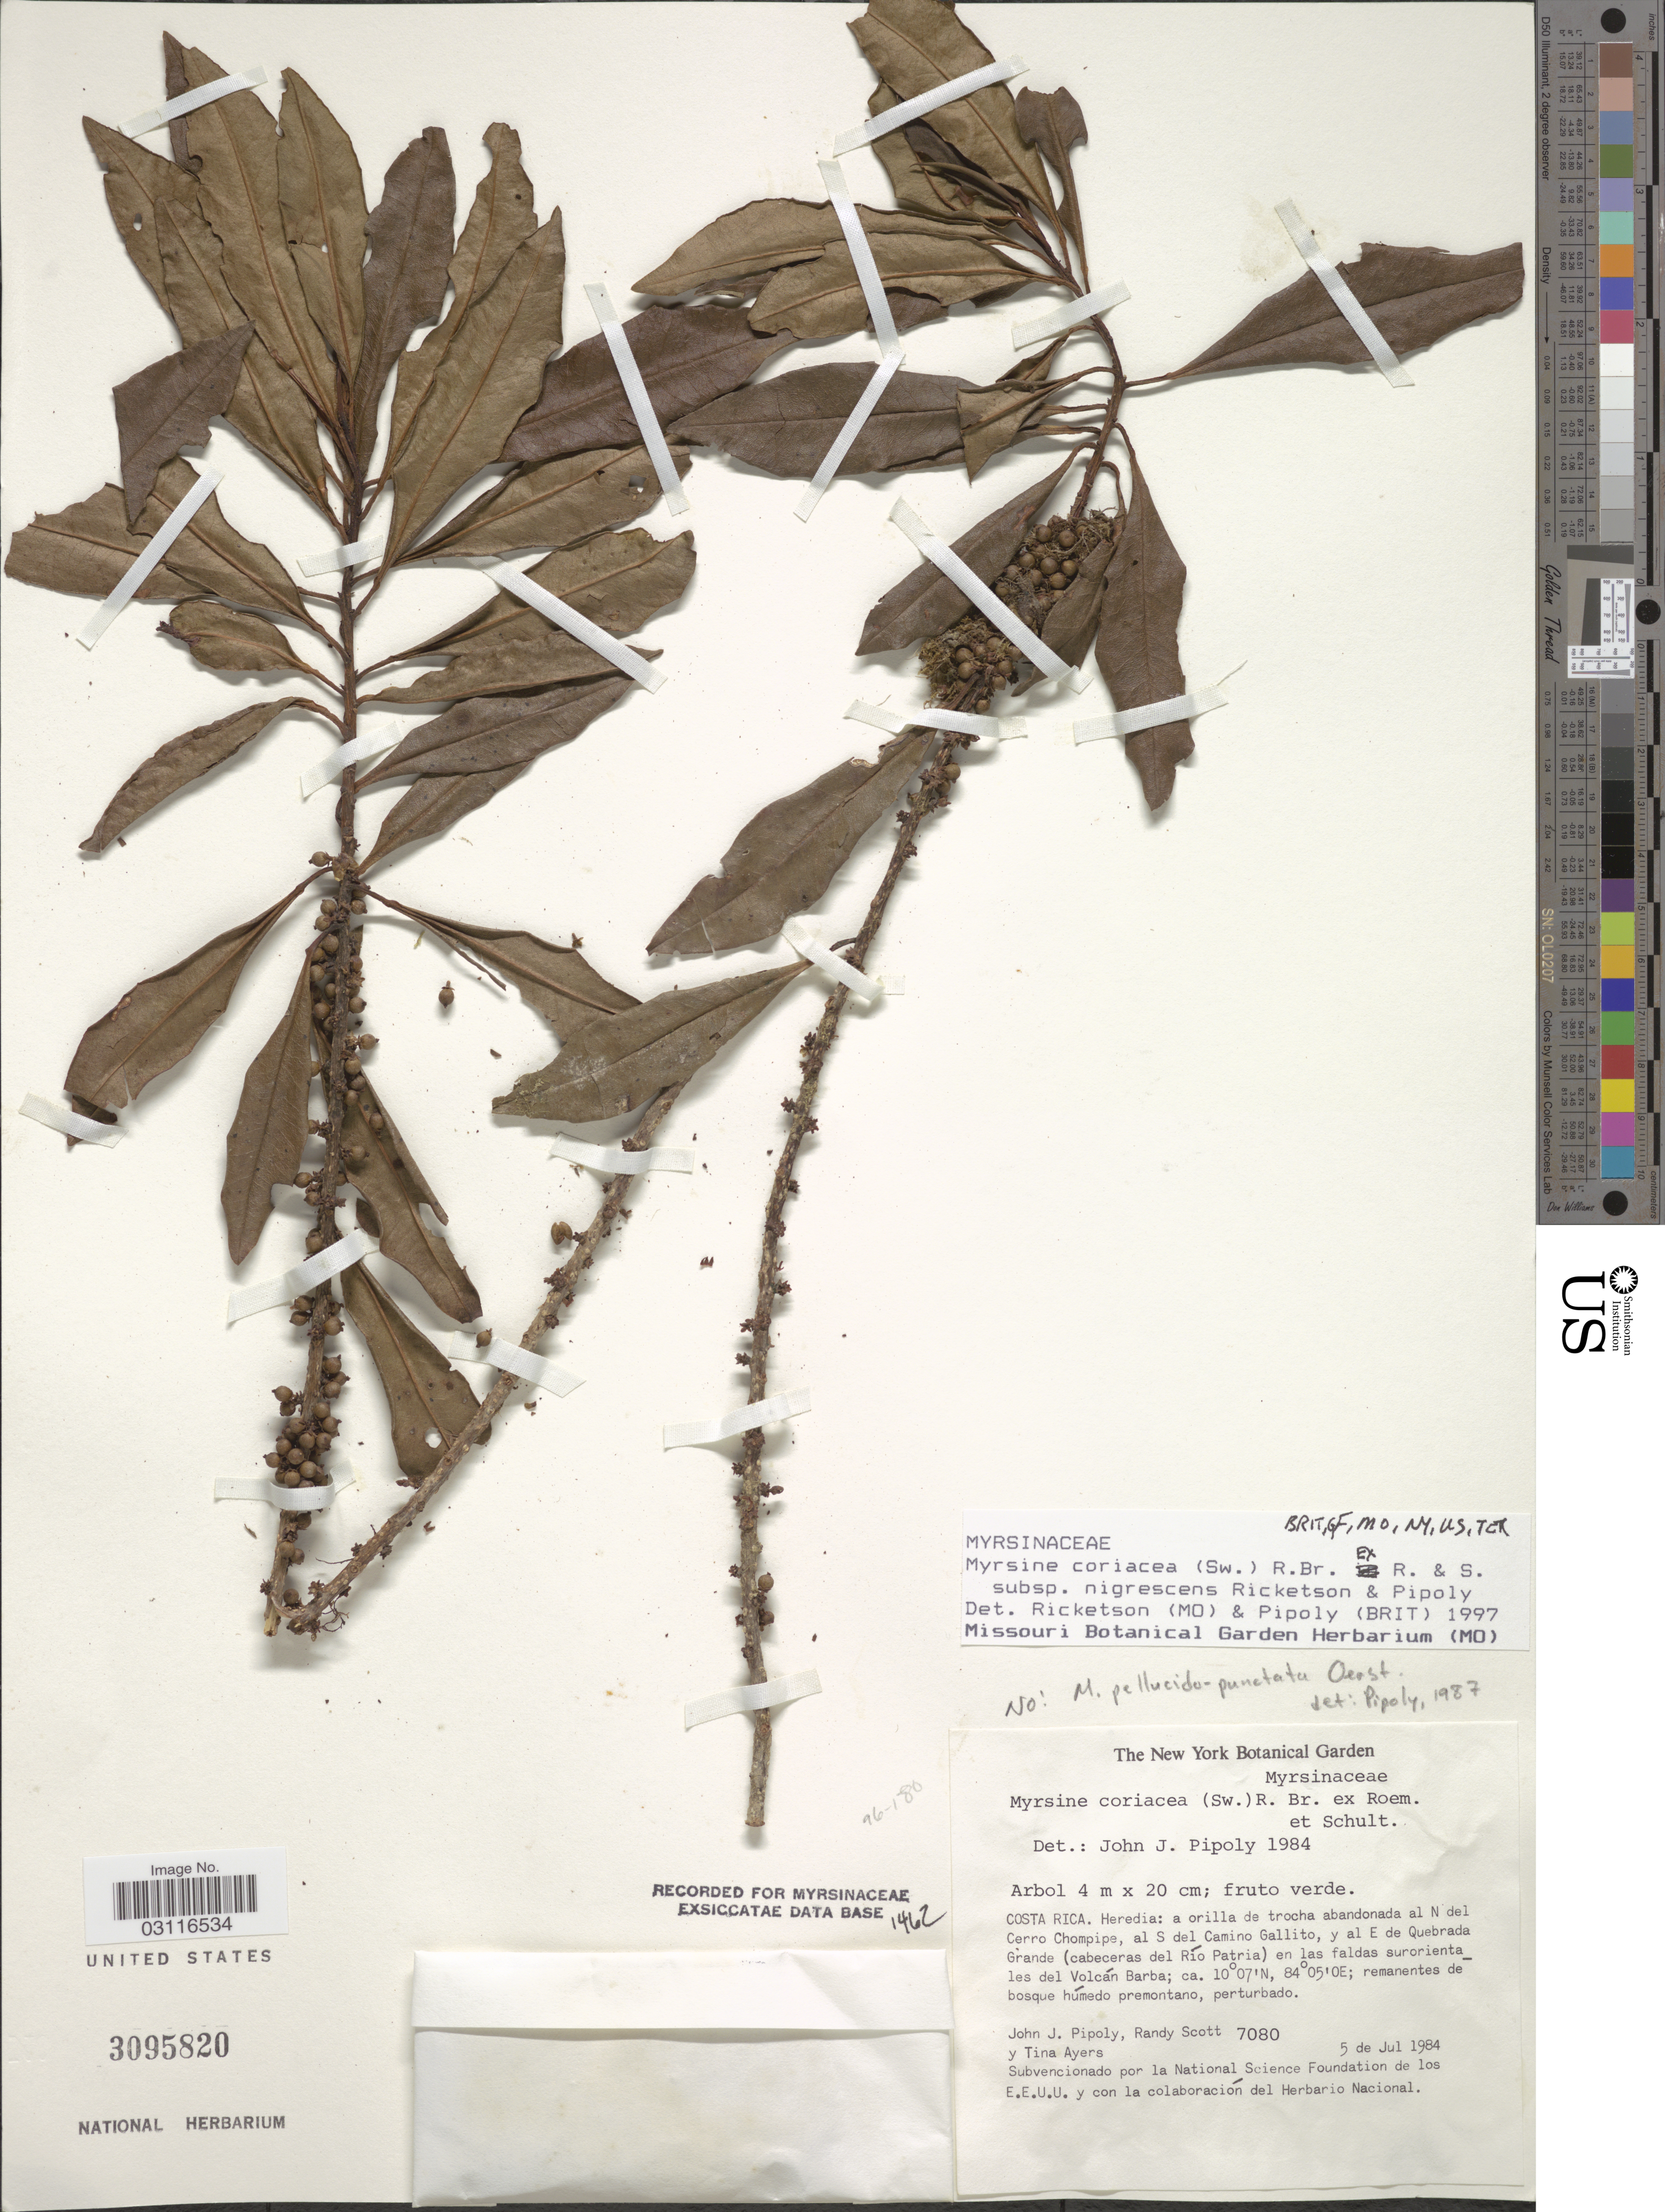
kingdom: Plantae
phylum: Tracheophyta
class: Magnoliopsida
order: Ericales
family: Primulaceae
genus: Myrsine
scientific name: Myrsine coriacea subsp. nigrescens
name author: (Lundell) Ricketson & Pipoly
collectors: J. J. Pipoly, R. Scott & T. J. Ayers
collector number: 7080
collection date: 1984-07-05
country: Costa Rica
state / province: Heredia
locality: A orilla de trocha abandonada al N del Cerro Chompipe, al S del Camino Gallito, y al E de Quebrada Grande (cabeceras del Río Patria) en las faldas surorientales del Volcán Barba.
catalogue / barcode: US 3095820